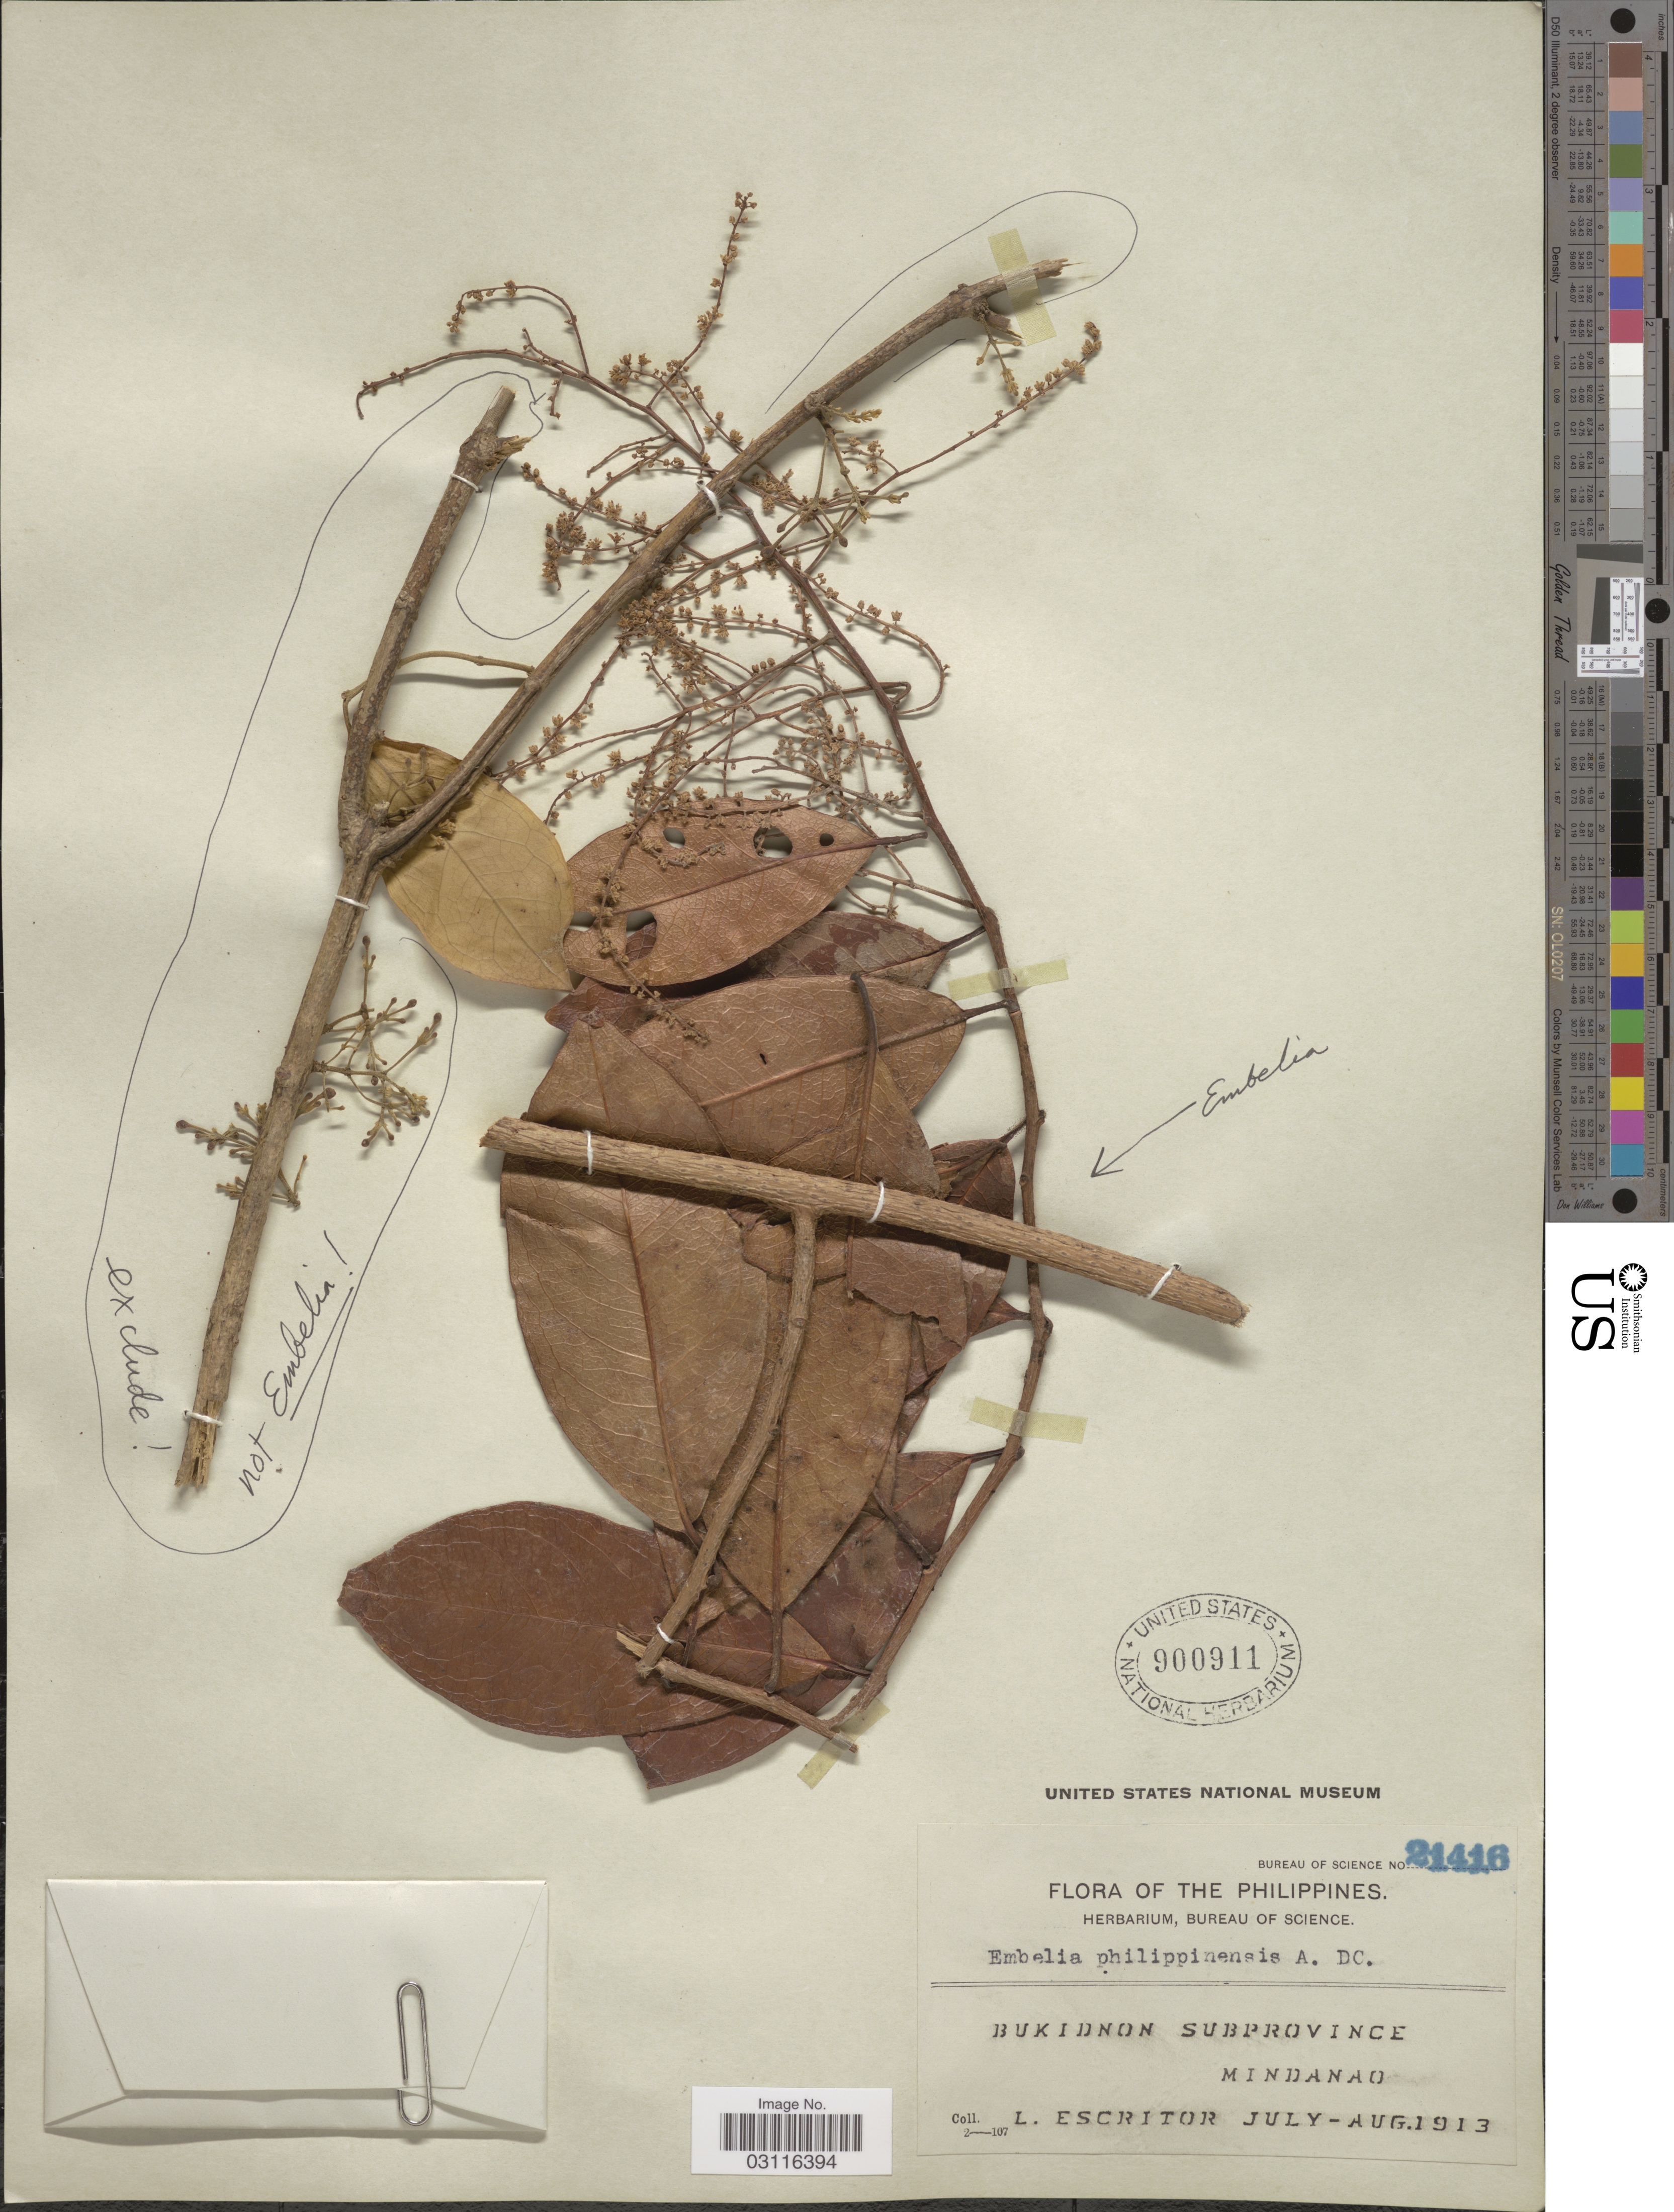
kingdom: Plantae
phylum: Tracheophyta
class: Magnoliopsida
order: Ericales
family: Primulaceae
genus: Embelia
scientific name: Embelia philippinensis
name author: A. DC.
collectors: L. Escritor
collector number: Bureau of Science 21416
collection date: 1913-07/1913-08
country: Philippines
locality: Bukidnon Subprovince. Mindanao.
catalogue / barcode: US 900911